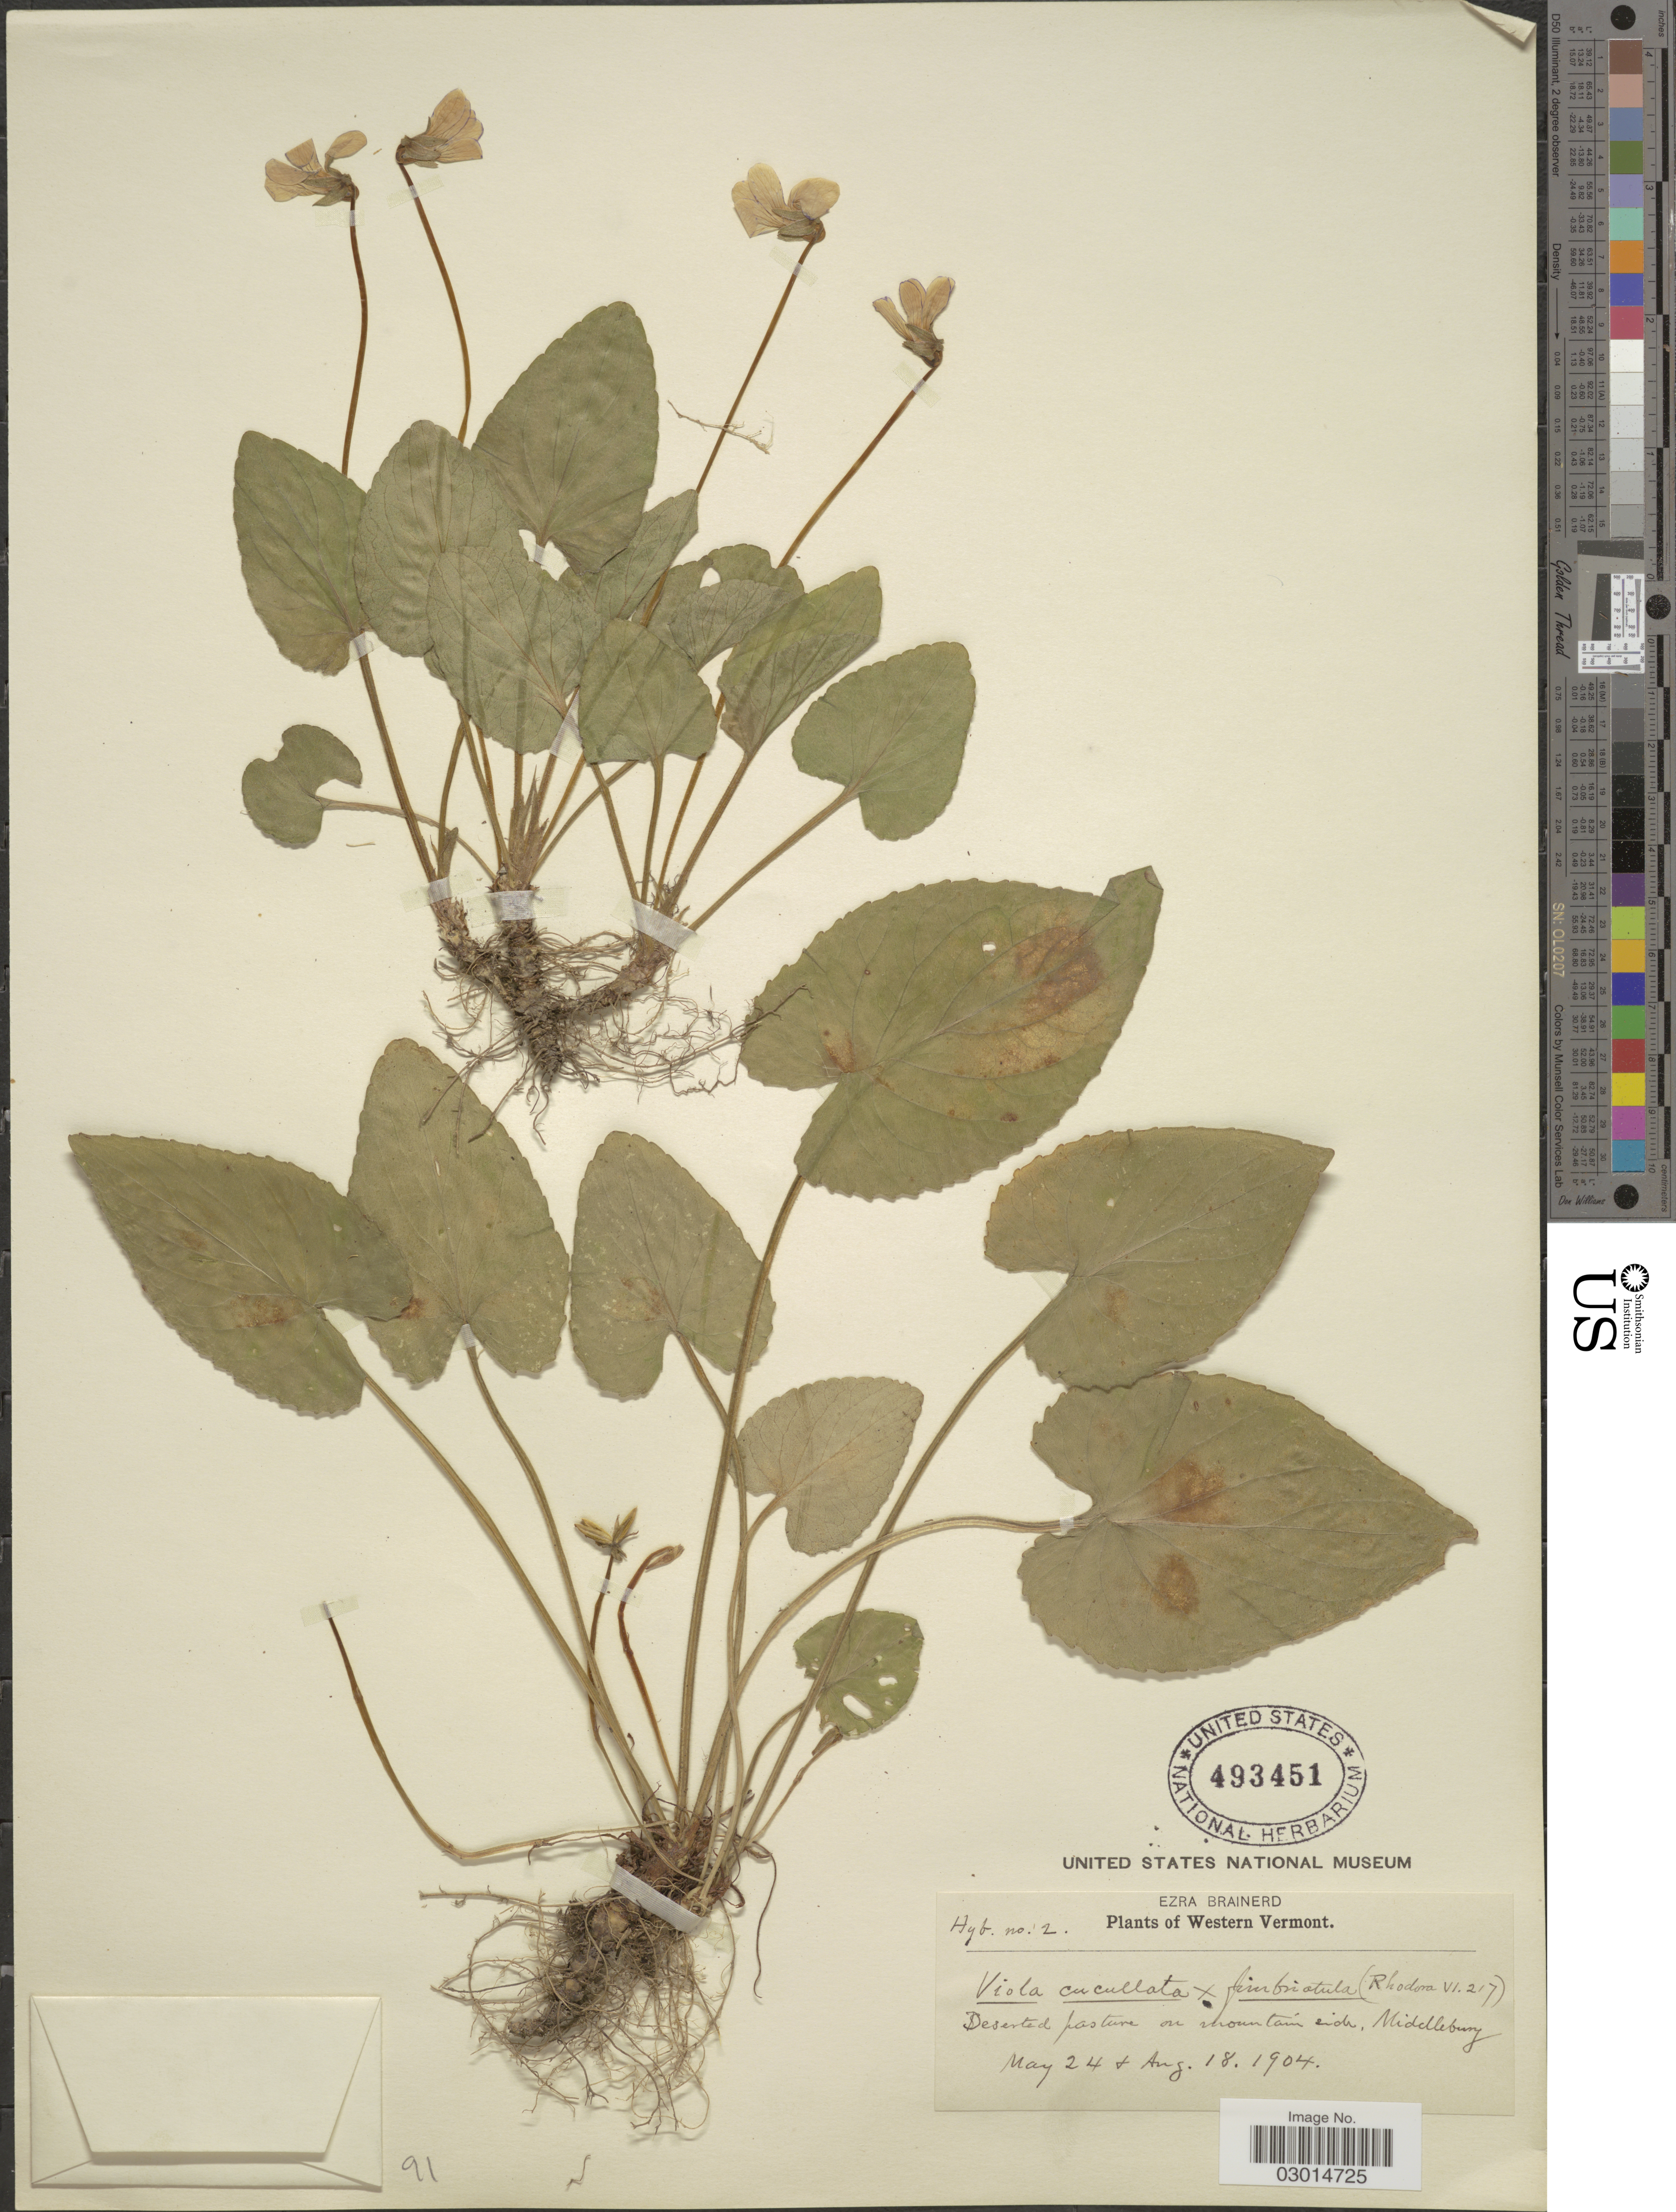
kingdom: Plantae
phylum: Tracheophyta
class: Magnoliopsida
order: Malpighiales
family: Violaceae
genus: Viola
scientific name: Viola cucullata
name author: Aiton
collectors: E. Brainerd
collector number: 2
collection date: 1904-05-24/1904-08-18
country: United States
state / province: Vermont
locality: Western Vermont, deserted pasture on mountain side, Middlebury.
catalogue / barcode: US 493451